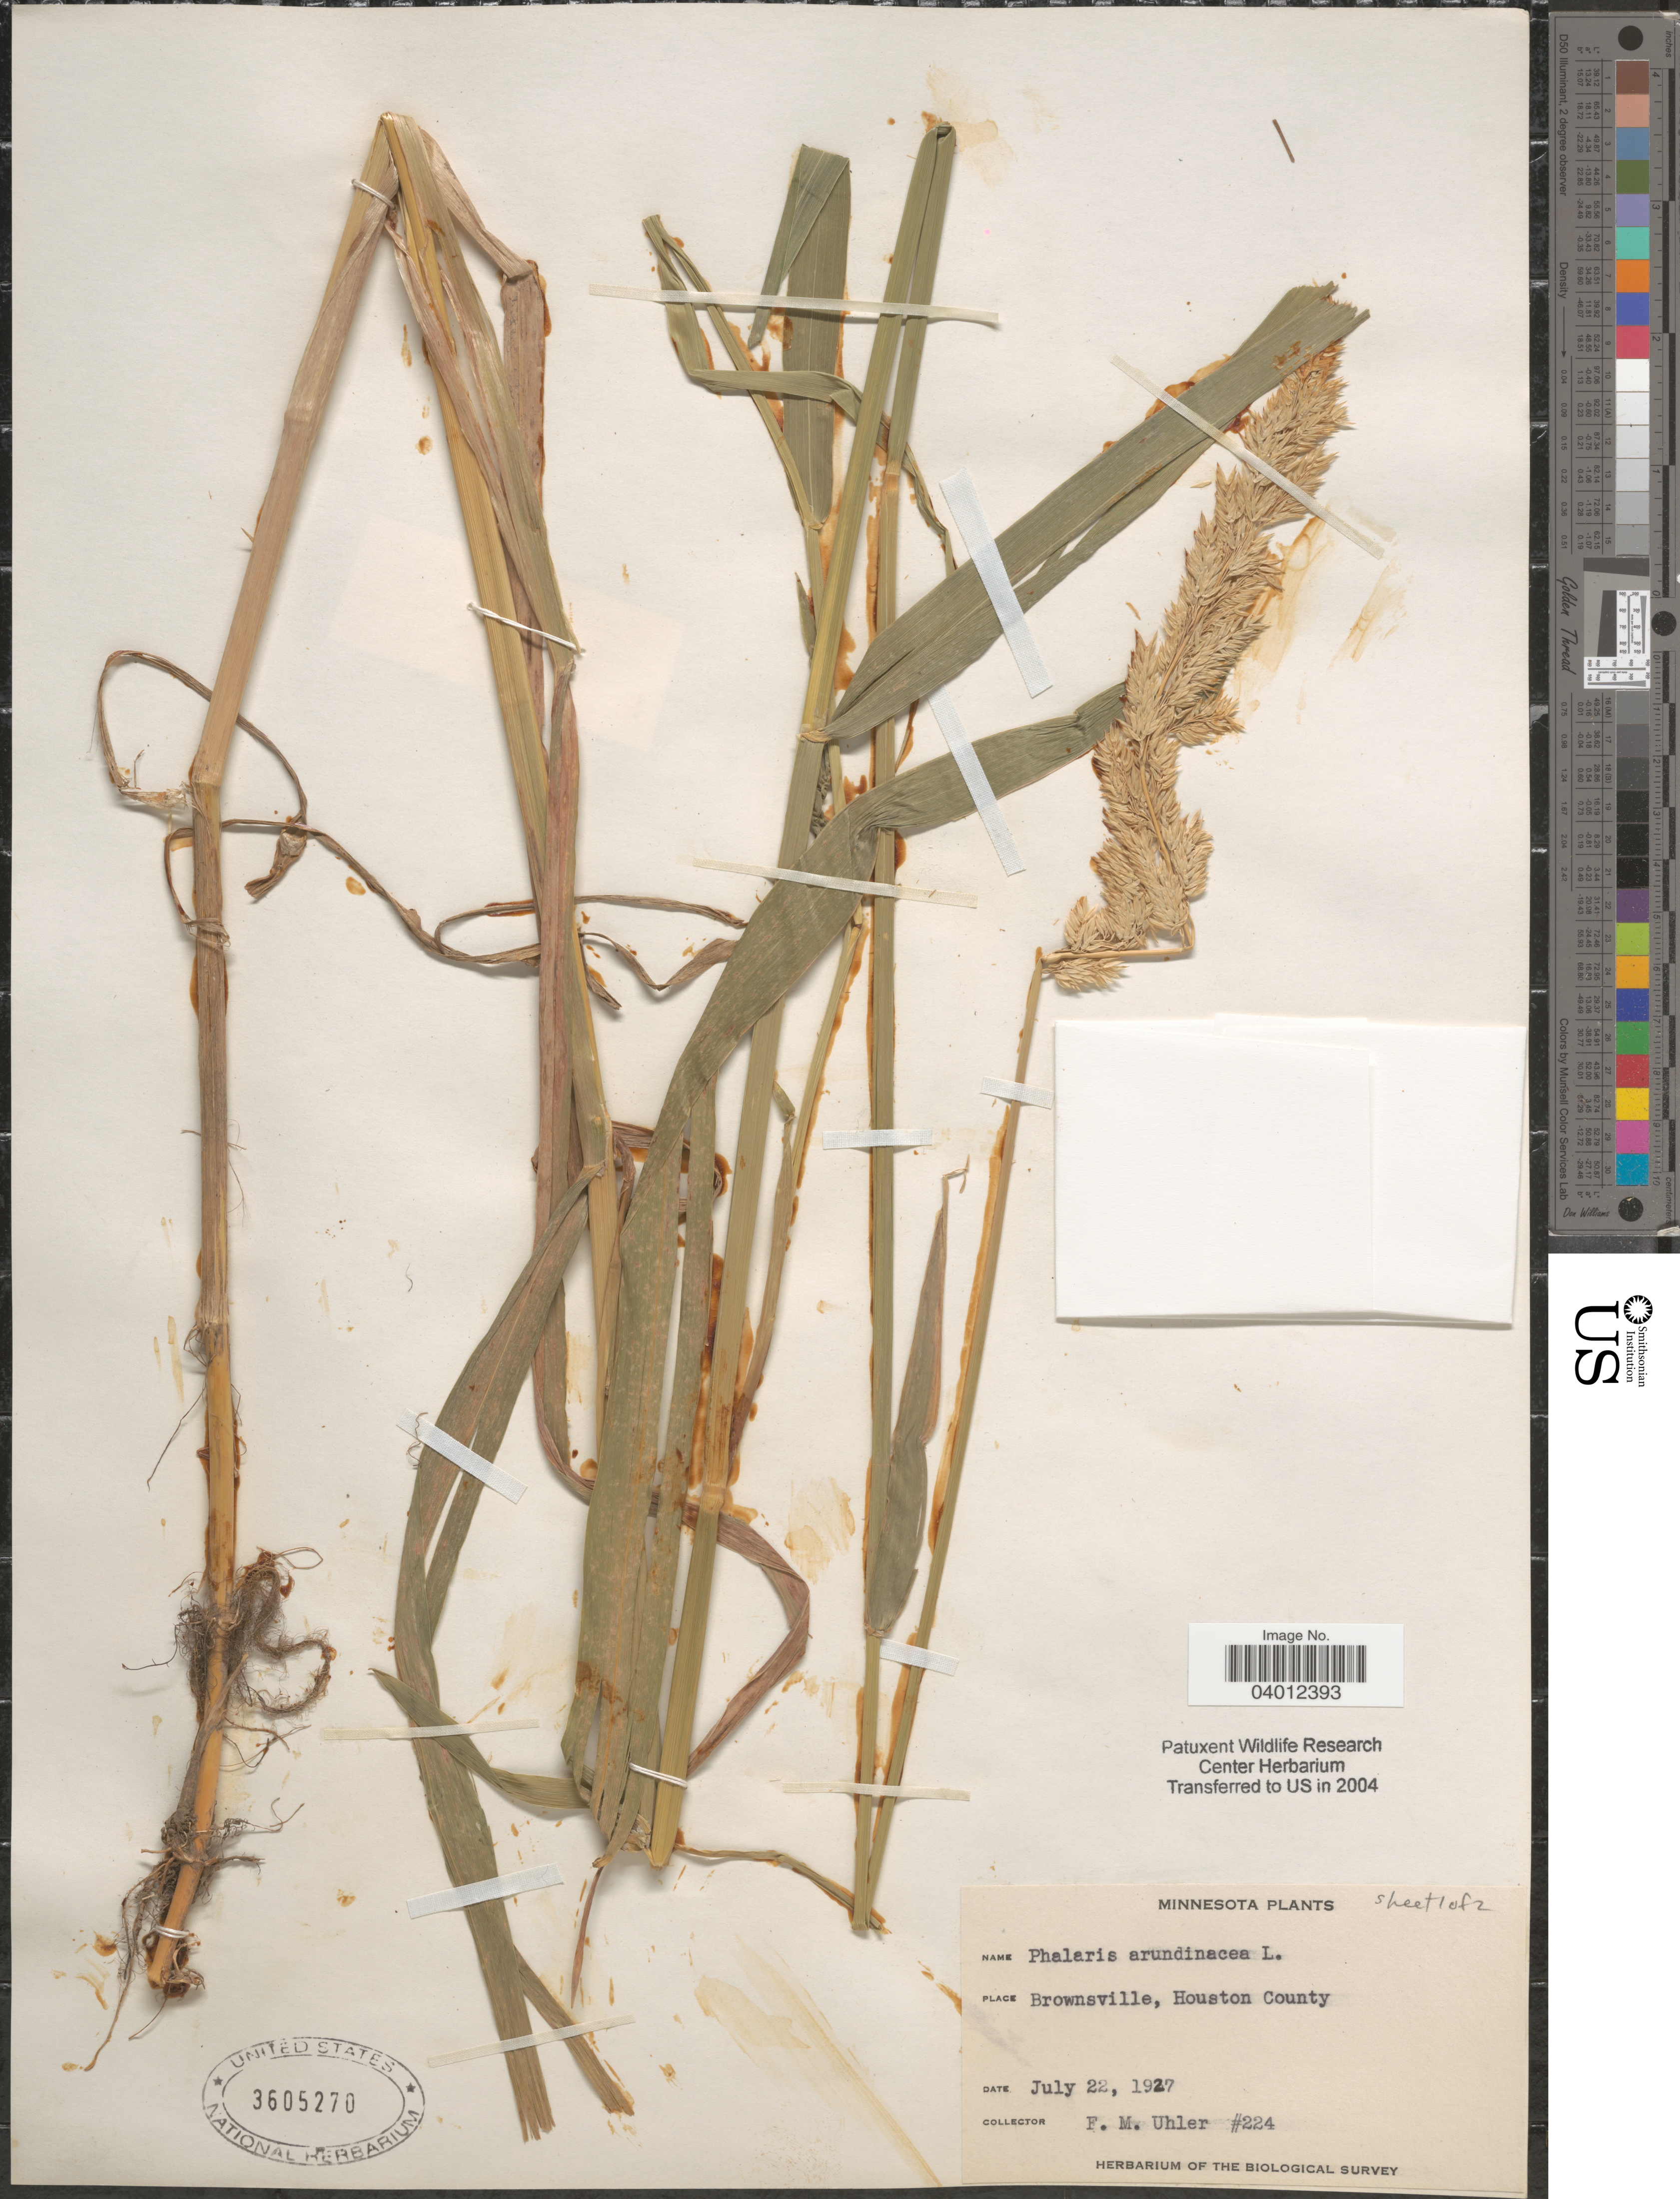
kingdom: Plantae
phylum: Tracheophyta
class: Liliopsida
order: Poales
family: Poaceae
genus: Phalaris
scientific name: Phalaris arundinacea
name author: L.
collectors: F. M. Uhler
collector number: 224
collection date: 1927-07-22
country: United States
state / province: Minnesota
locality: Brownsville, Houston County.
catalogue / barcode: US 3605270